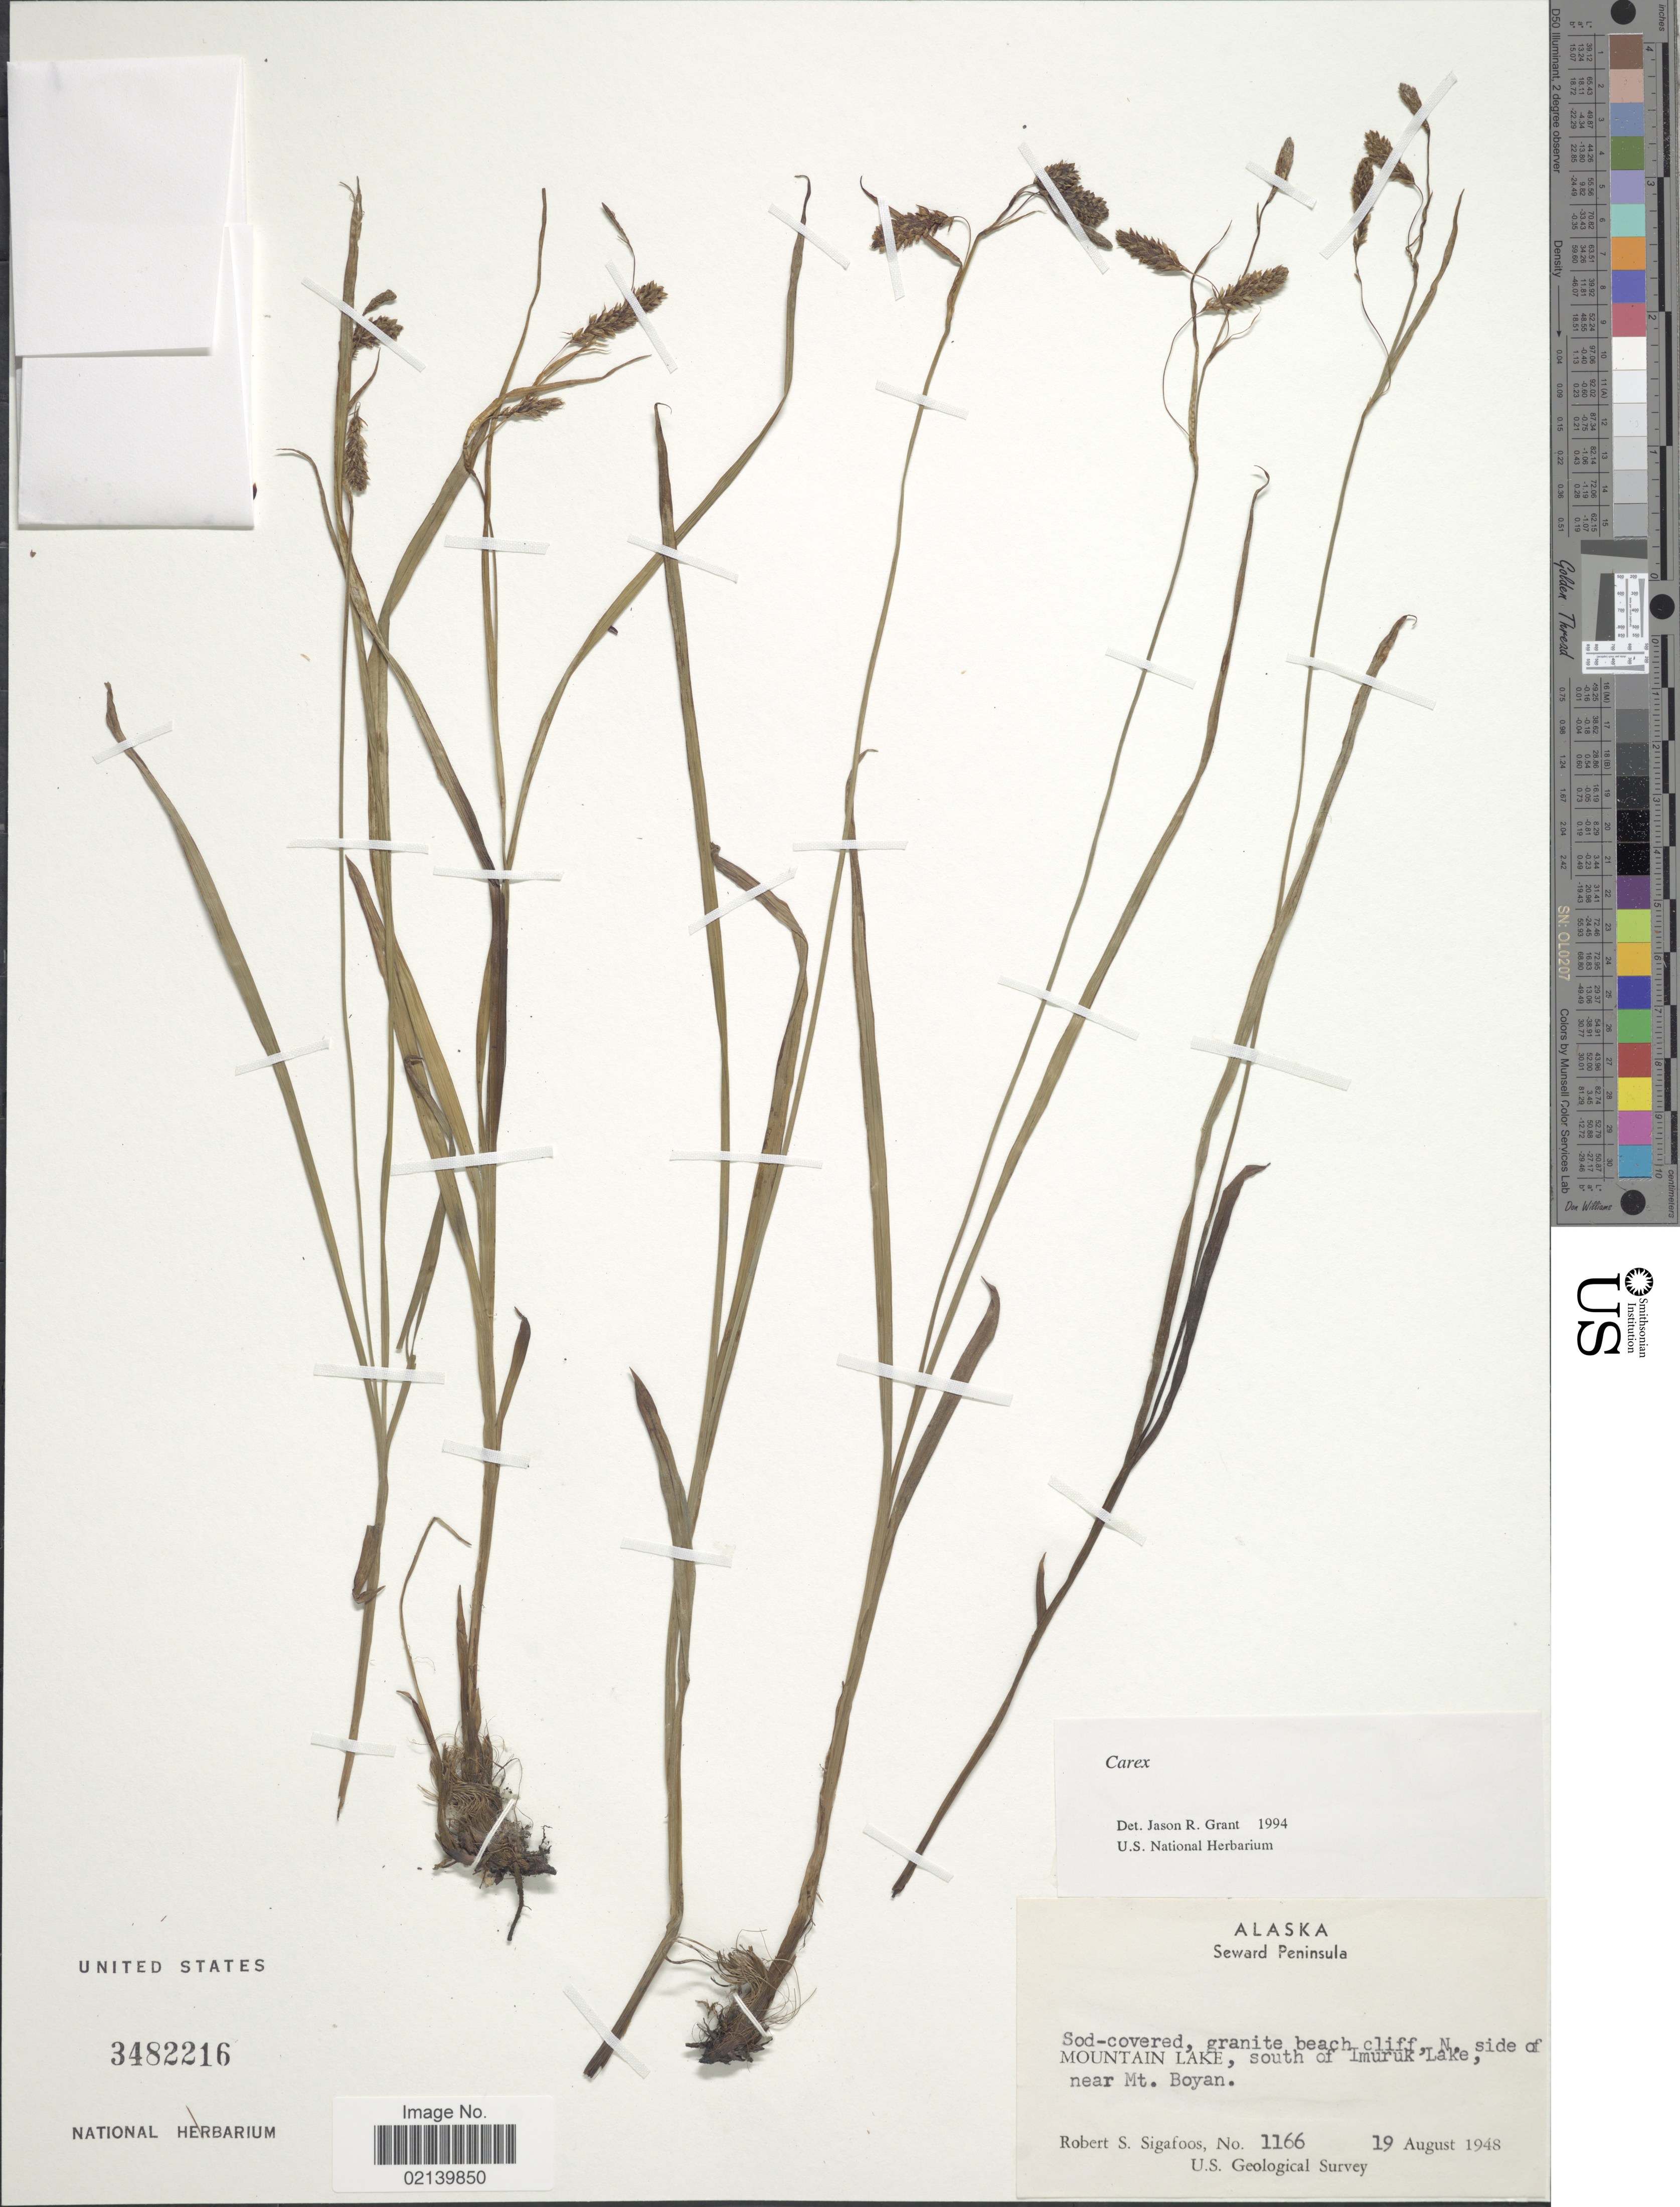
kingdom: Plantae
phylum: Tracheophyta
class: Liliopsida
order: Poales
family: Cyperaceae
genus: Carex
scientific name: Carex sp.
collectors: R. Sigafoos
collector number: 1166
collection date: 1948-08-19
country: United States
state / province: Alaska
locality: Alaska, Seward Peninsula. Sod-covered, granite beach cliff, N. side of Mountain Lake, south of Imurul Lake near Mt. Boyan.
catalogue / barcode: US 3482216